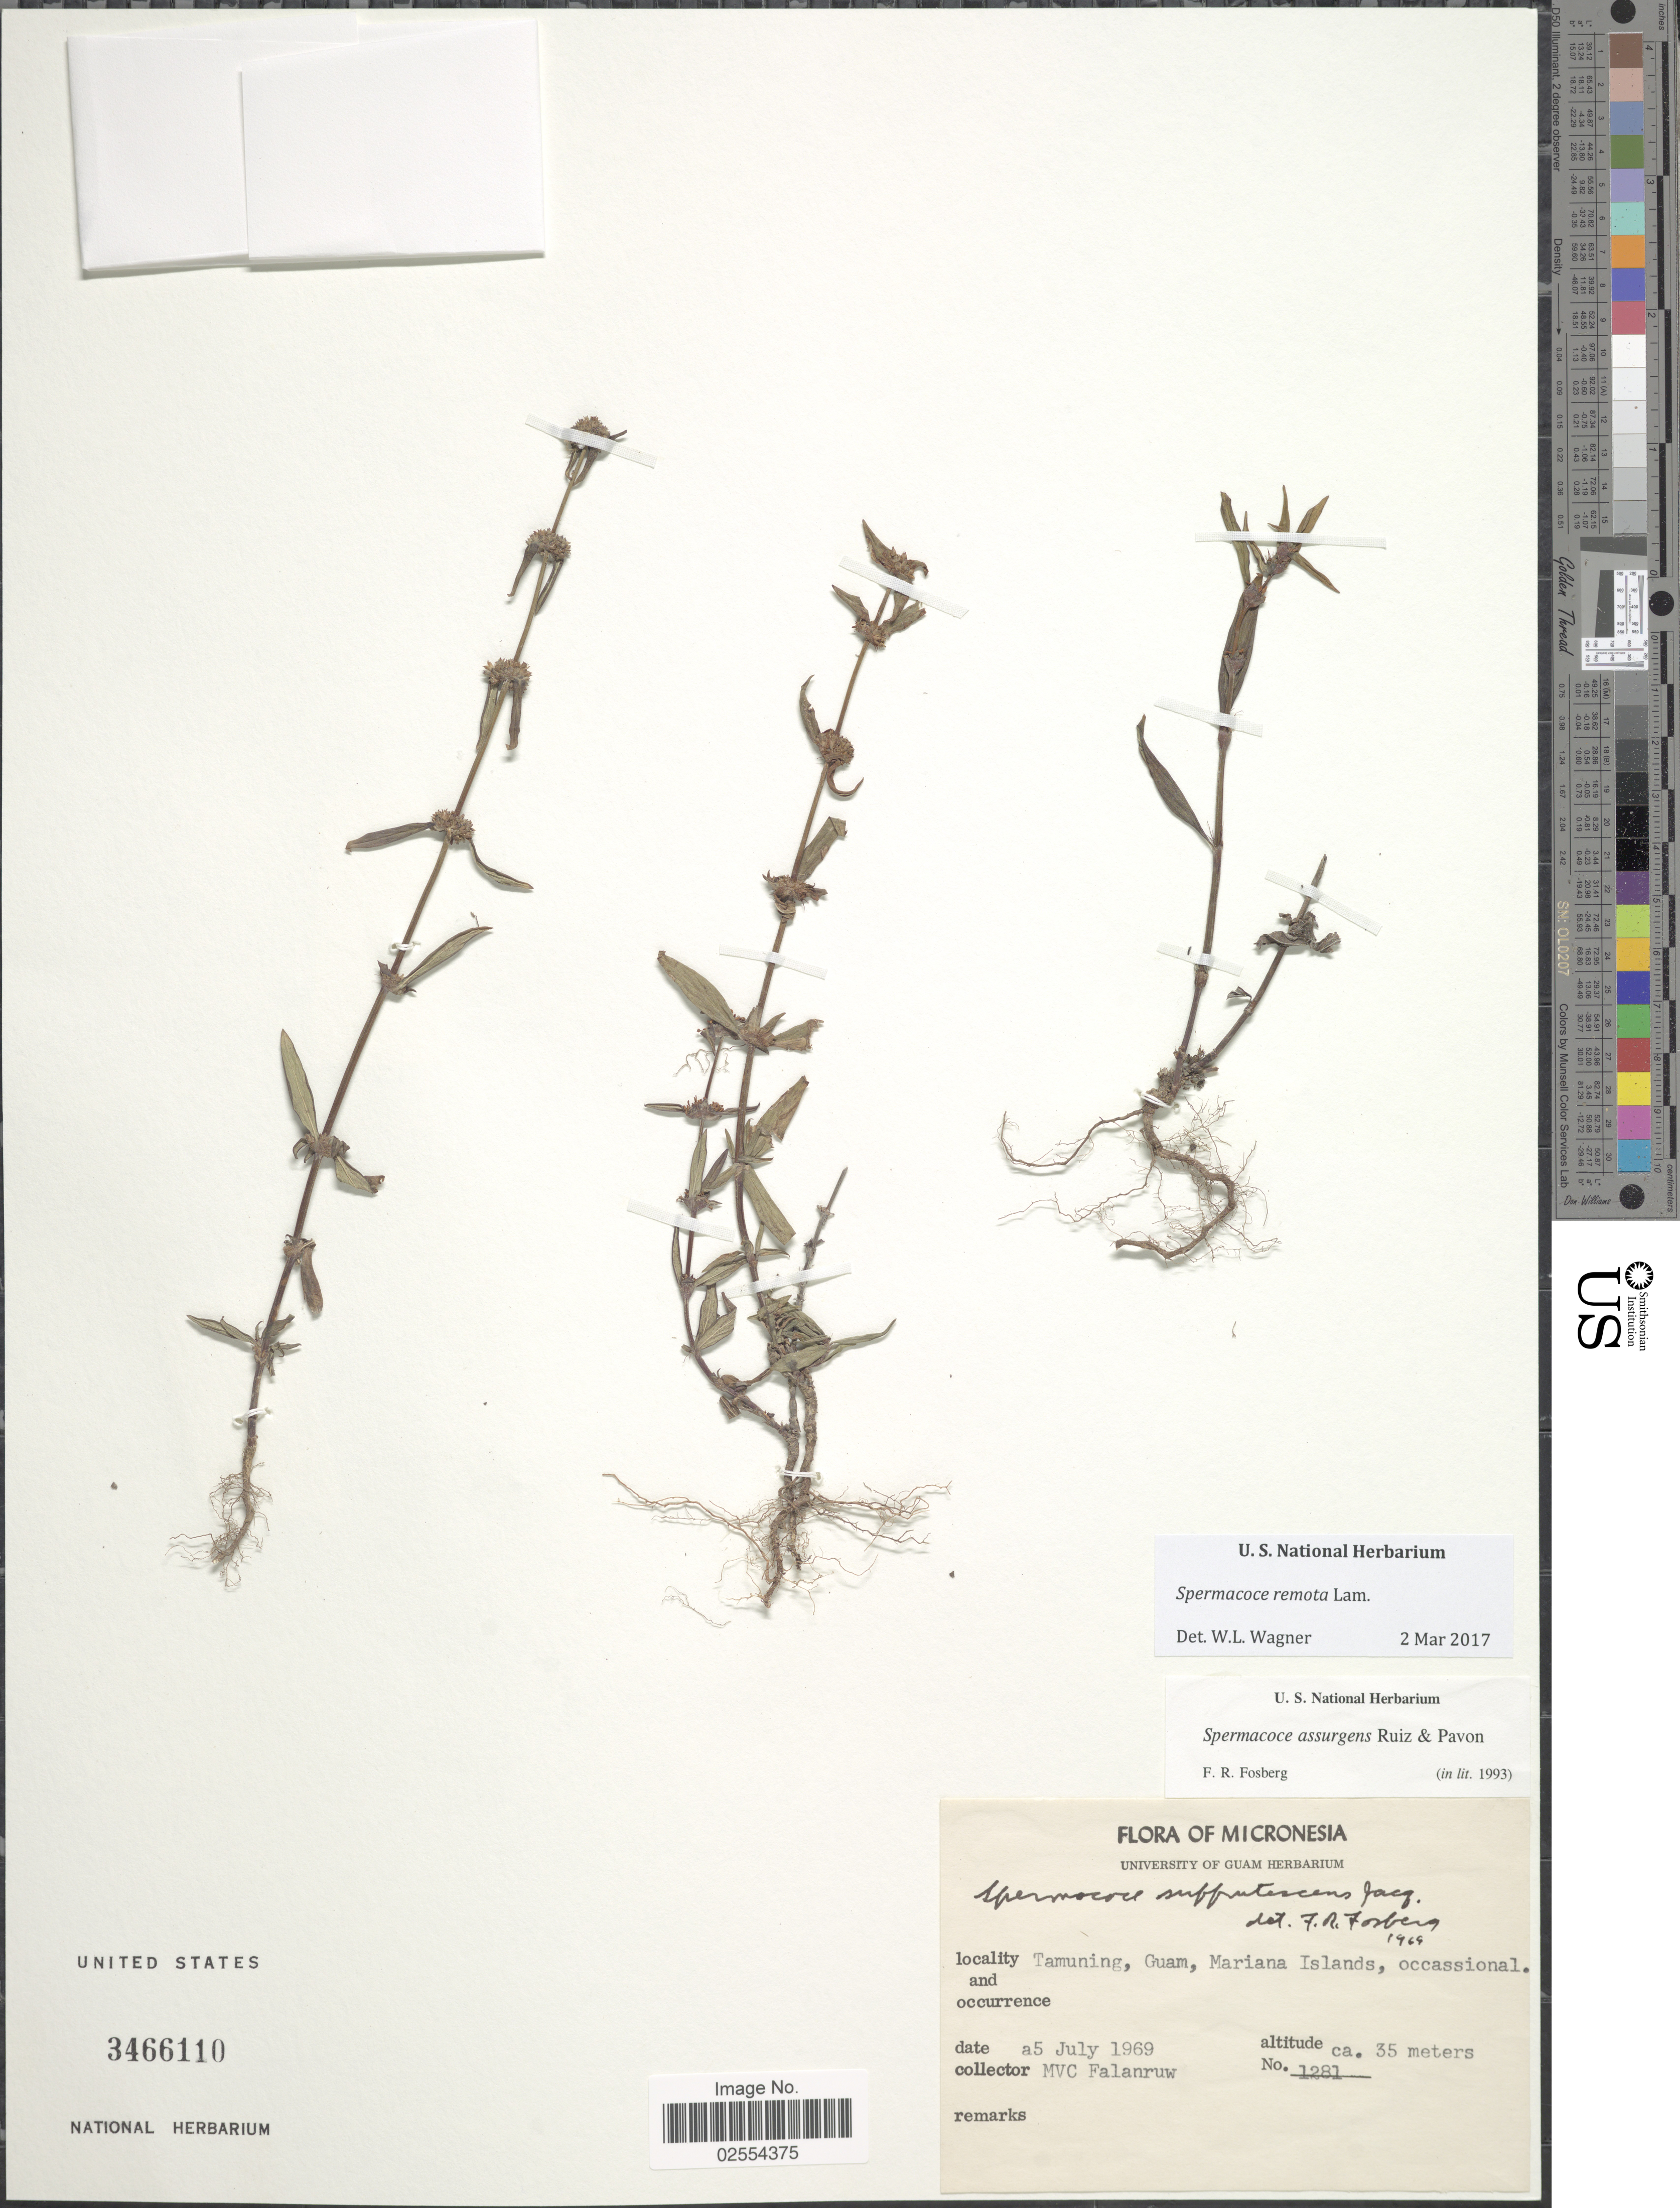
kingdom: Plantae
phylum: Tracheophyta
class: Magnoliopsida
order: Gentianales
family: Rubiaceae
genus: Spermacoce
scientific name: Spermacoce remota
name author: Lam.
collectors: M. V. Falanruw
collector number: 1281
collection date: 1969-07-05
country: Guam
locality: Micronesia, Tamuning, Mariana Islands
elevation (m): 35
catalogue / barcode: US 3466110